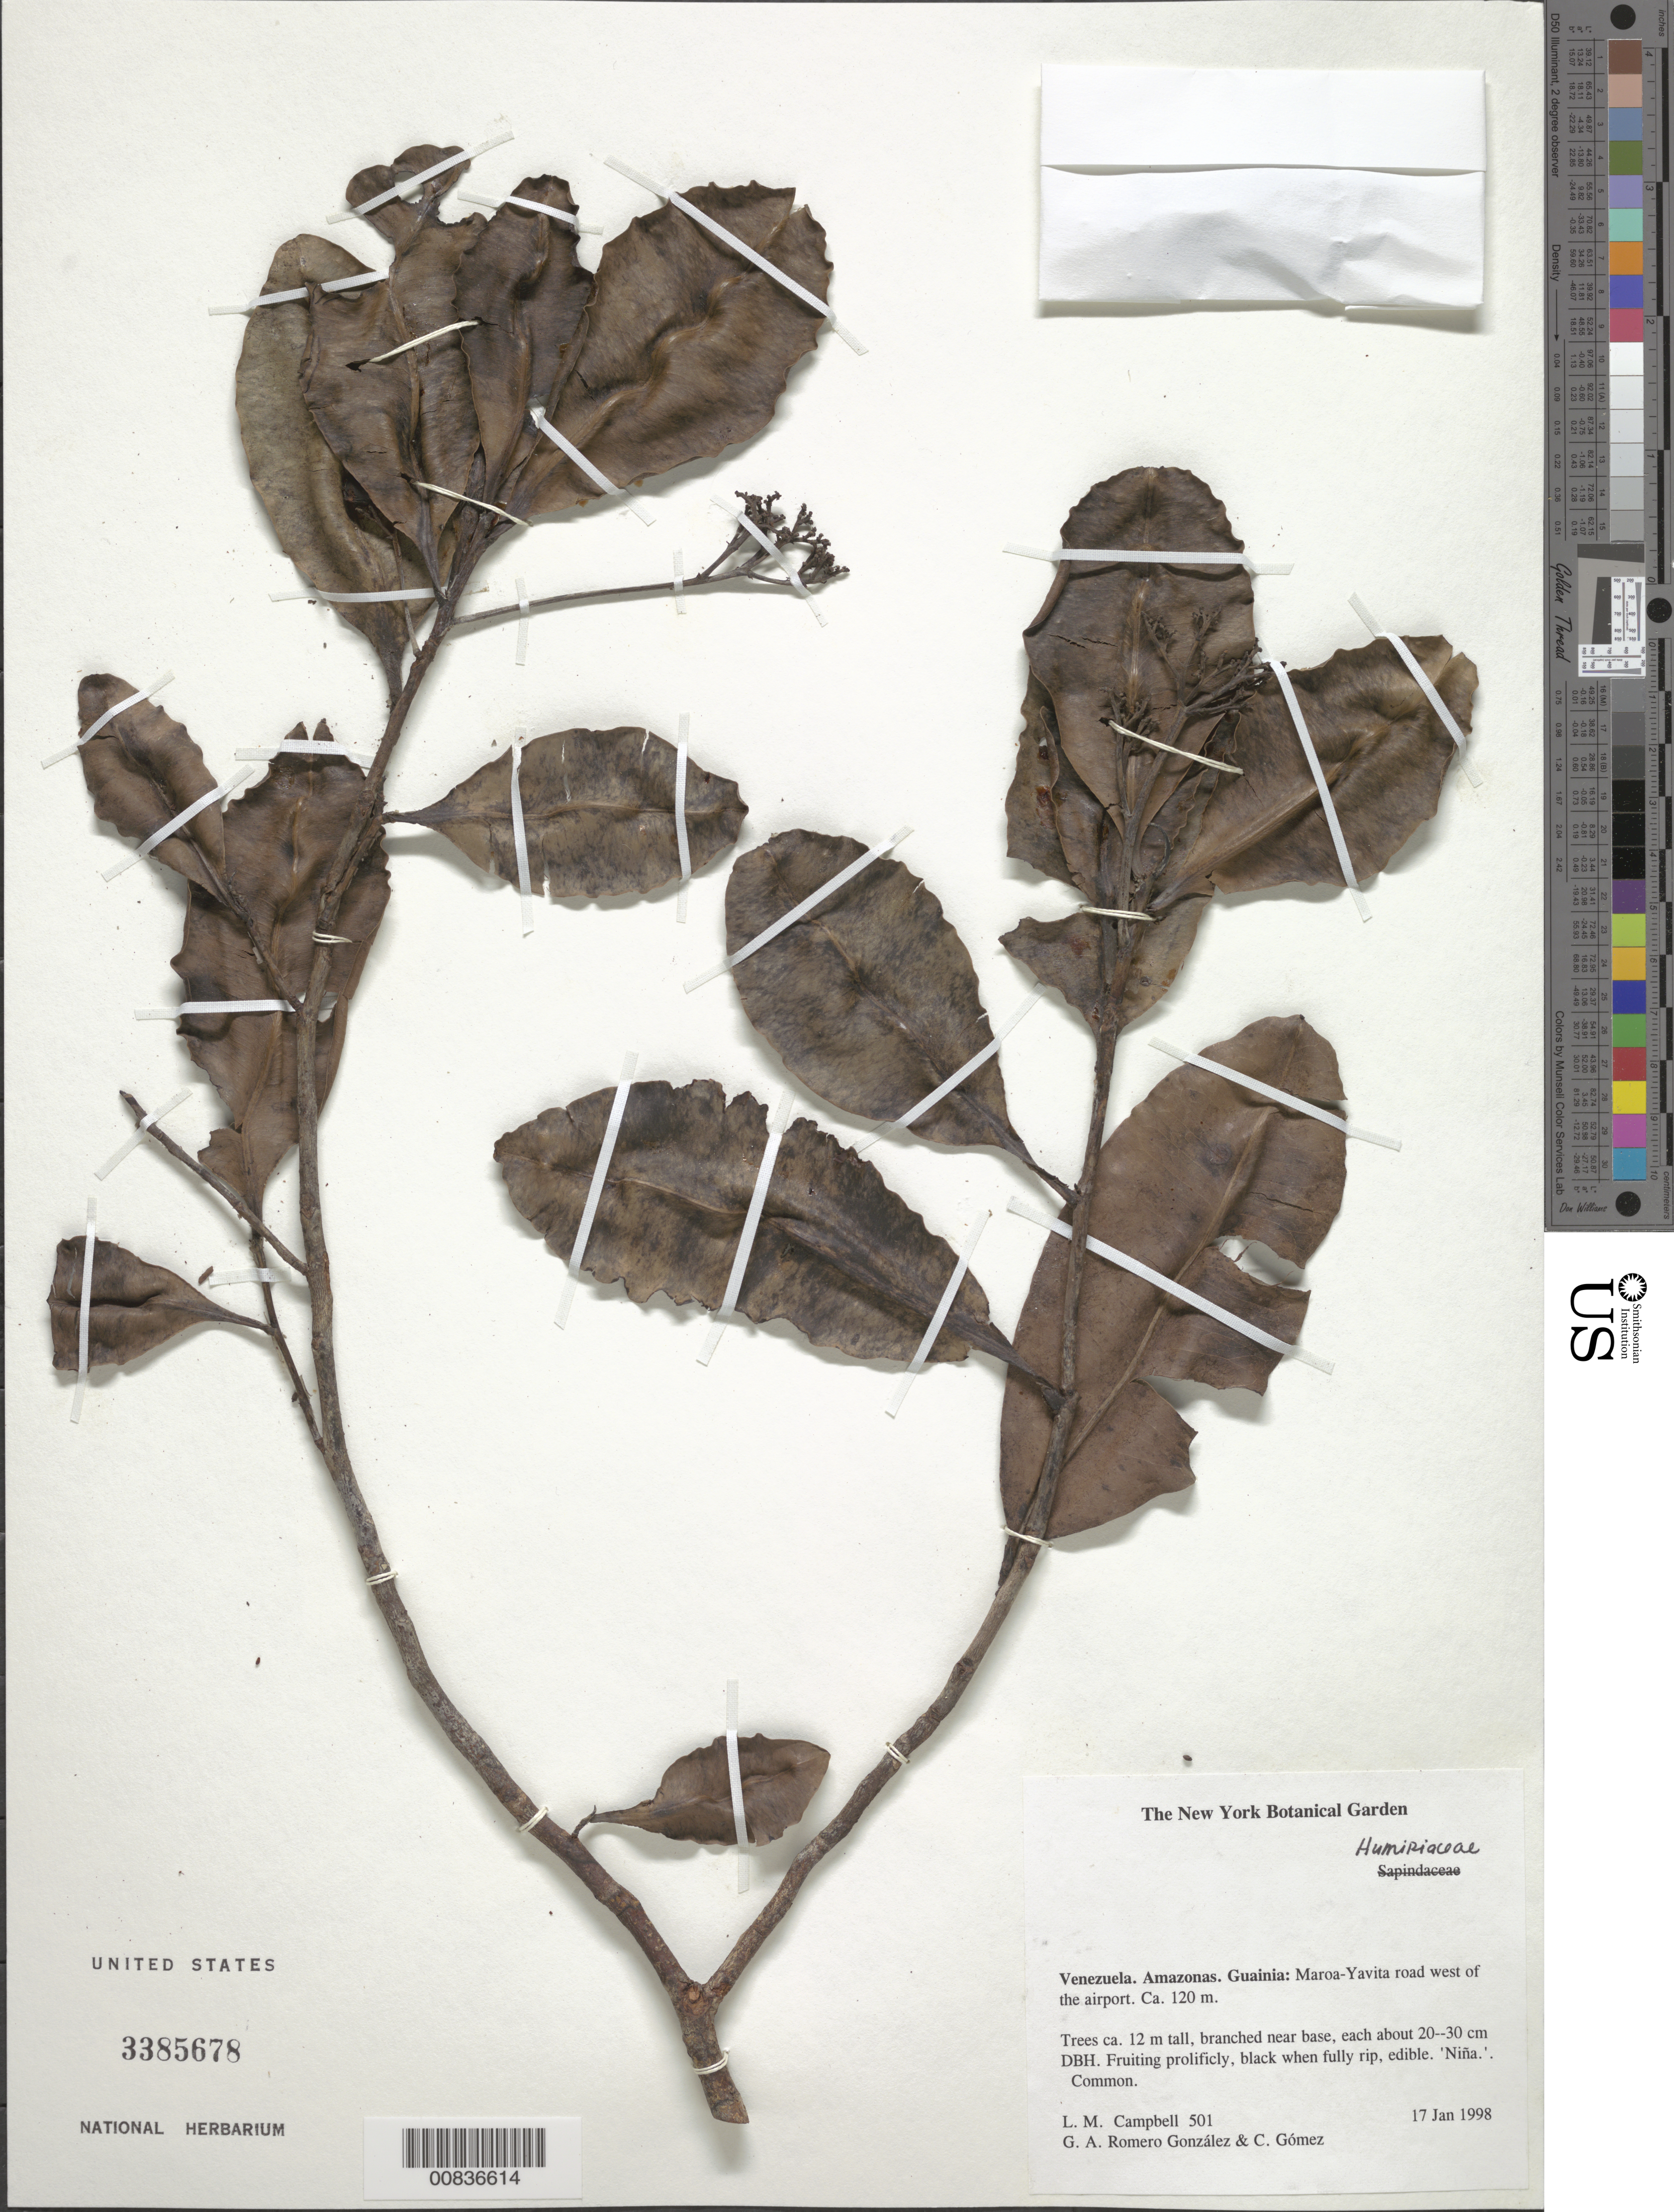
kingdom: Plantae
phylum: Tracheophyta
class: Magnoliopsida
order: Malpighiales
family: Humiriaceae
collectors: L. M. Campbell & G. A. Romero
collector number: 501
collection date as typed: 17-Jan-98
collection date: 1998-01-17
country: Venezuela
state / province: Amazonas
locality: Maroa-Yavita road W of airport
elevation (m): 120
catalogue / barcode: US 3385678